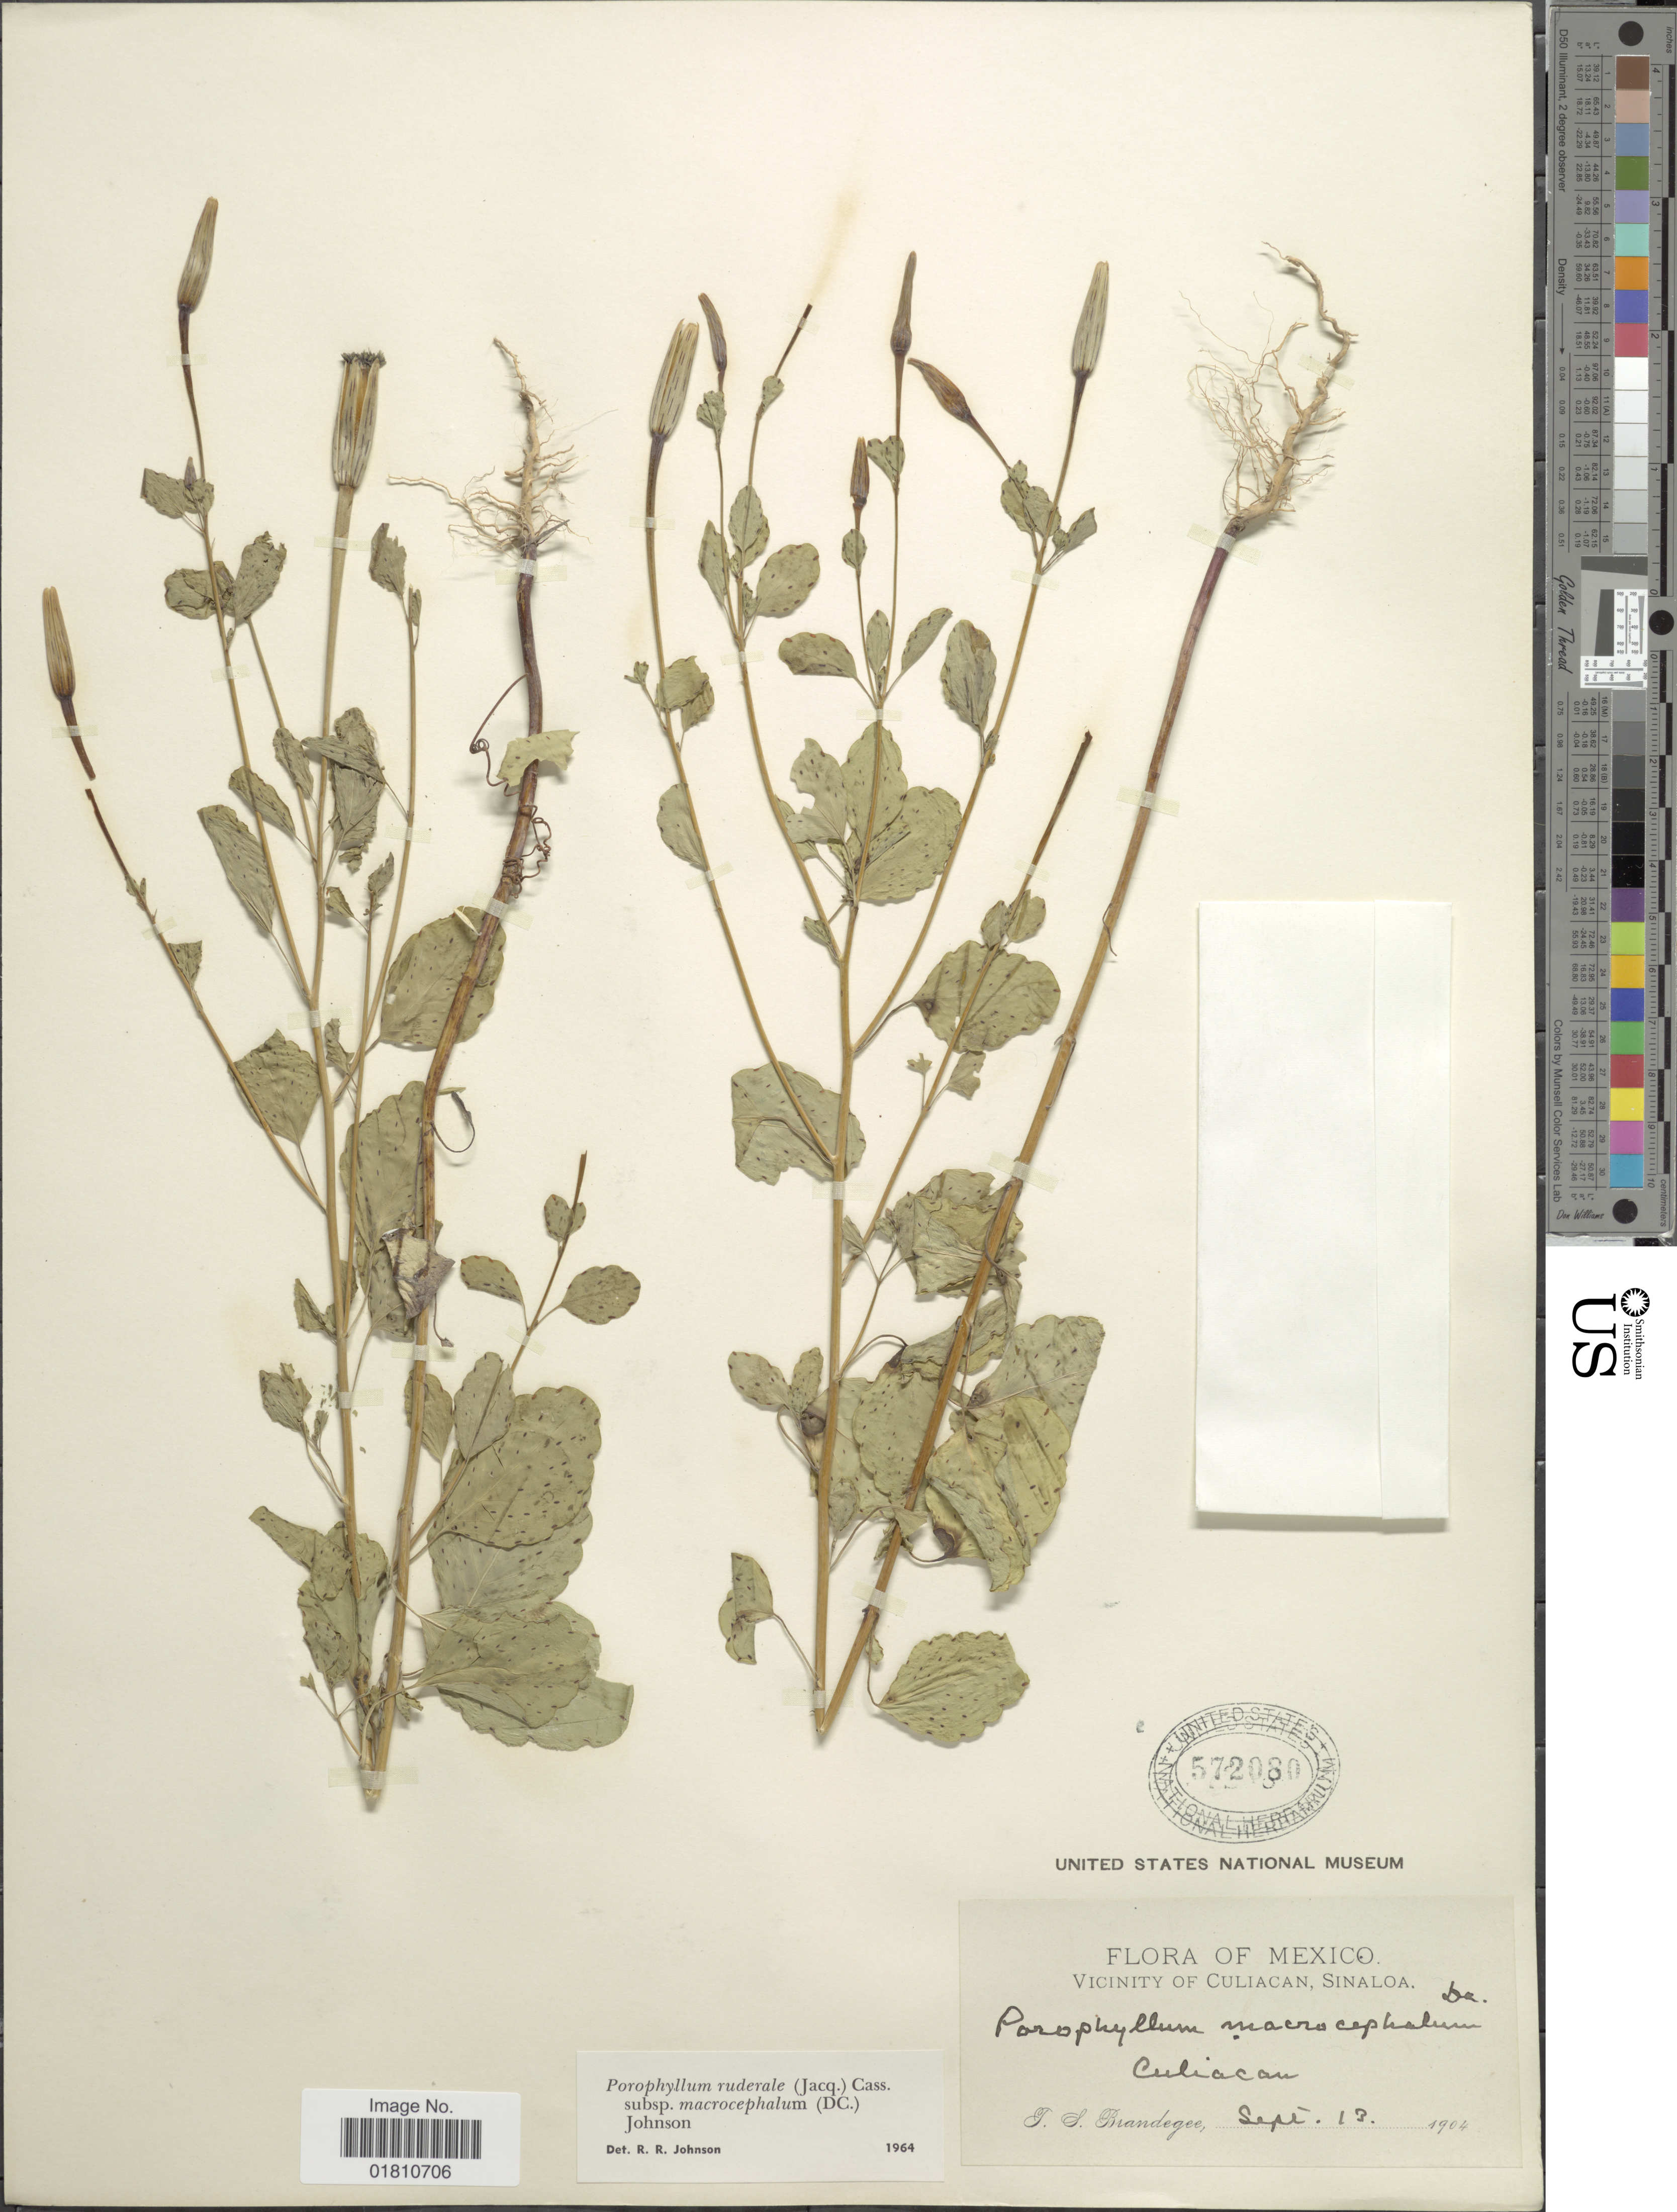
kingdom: Plantae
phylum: Tracheophyta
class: Magnoliopsida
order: Asterales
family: Asteraceae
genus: Porophyllum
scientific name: Porophyllum ruderale subsp. macrocephalum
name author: (DC.) R.R. Johnson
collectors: F. S. Brandegee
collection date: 1904-09-13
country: Mexico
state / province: Sinaloa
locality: Vicinity of Culiacan, Culiacan.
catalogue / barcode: US 572080